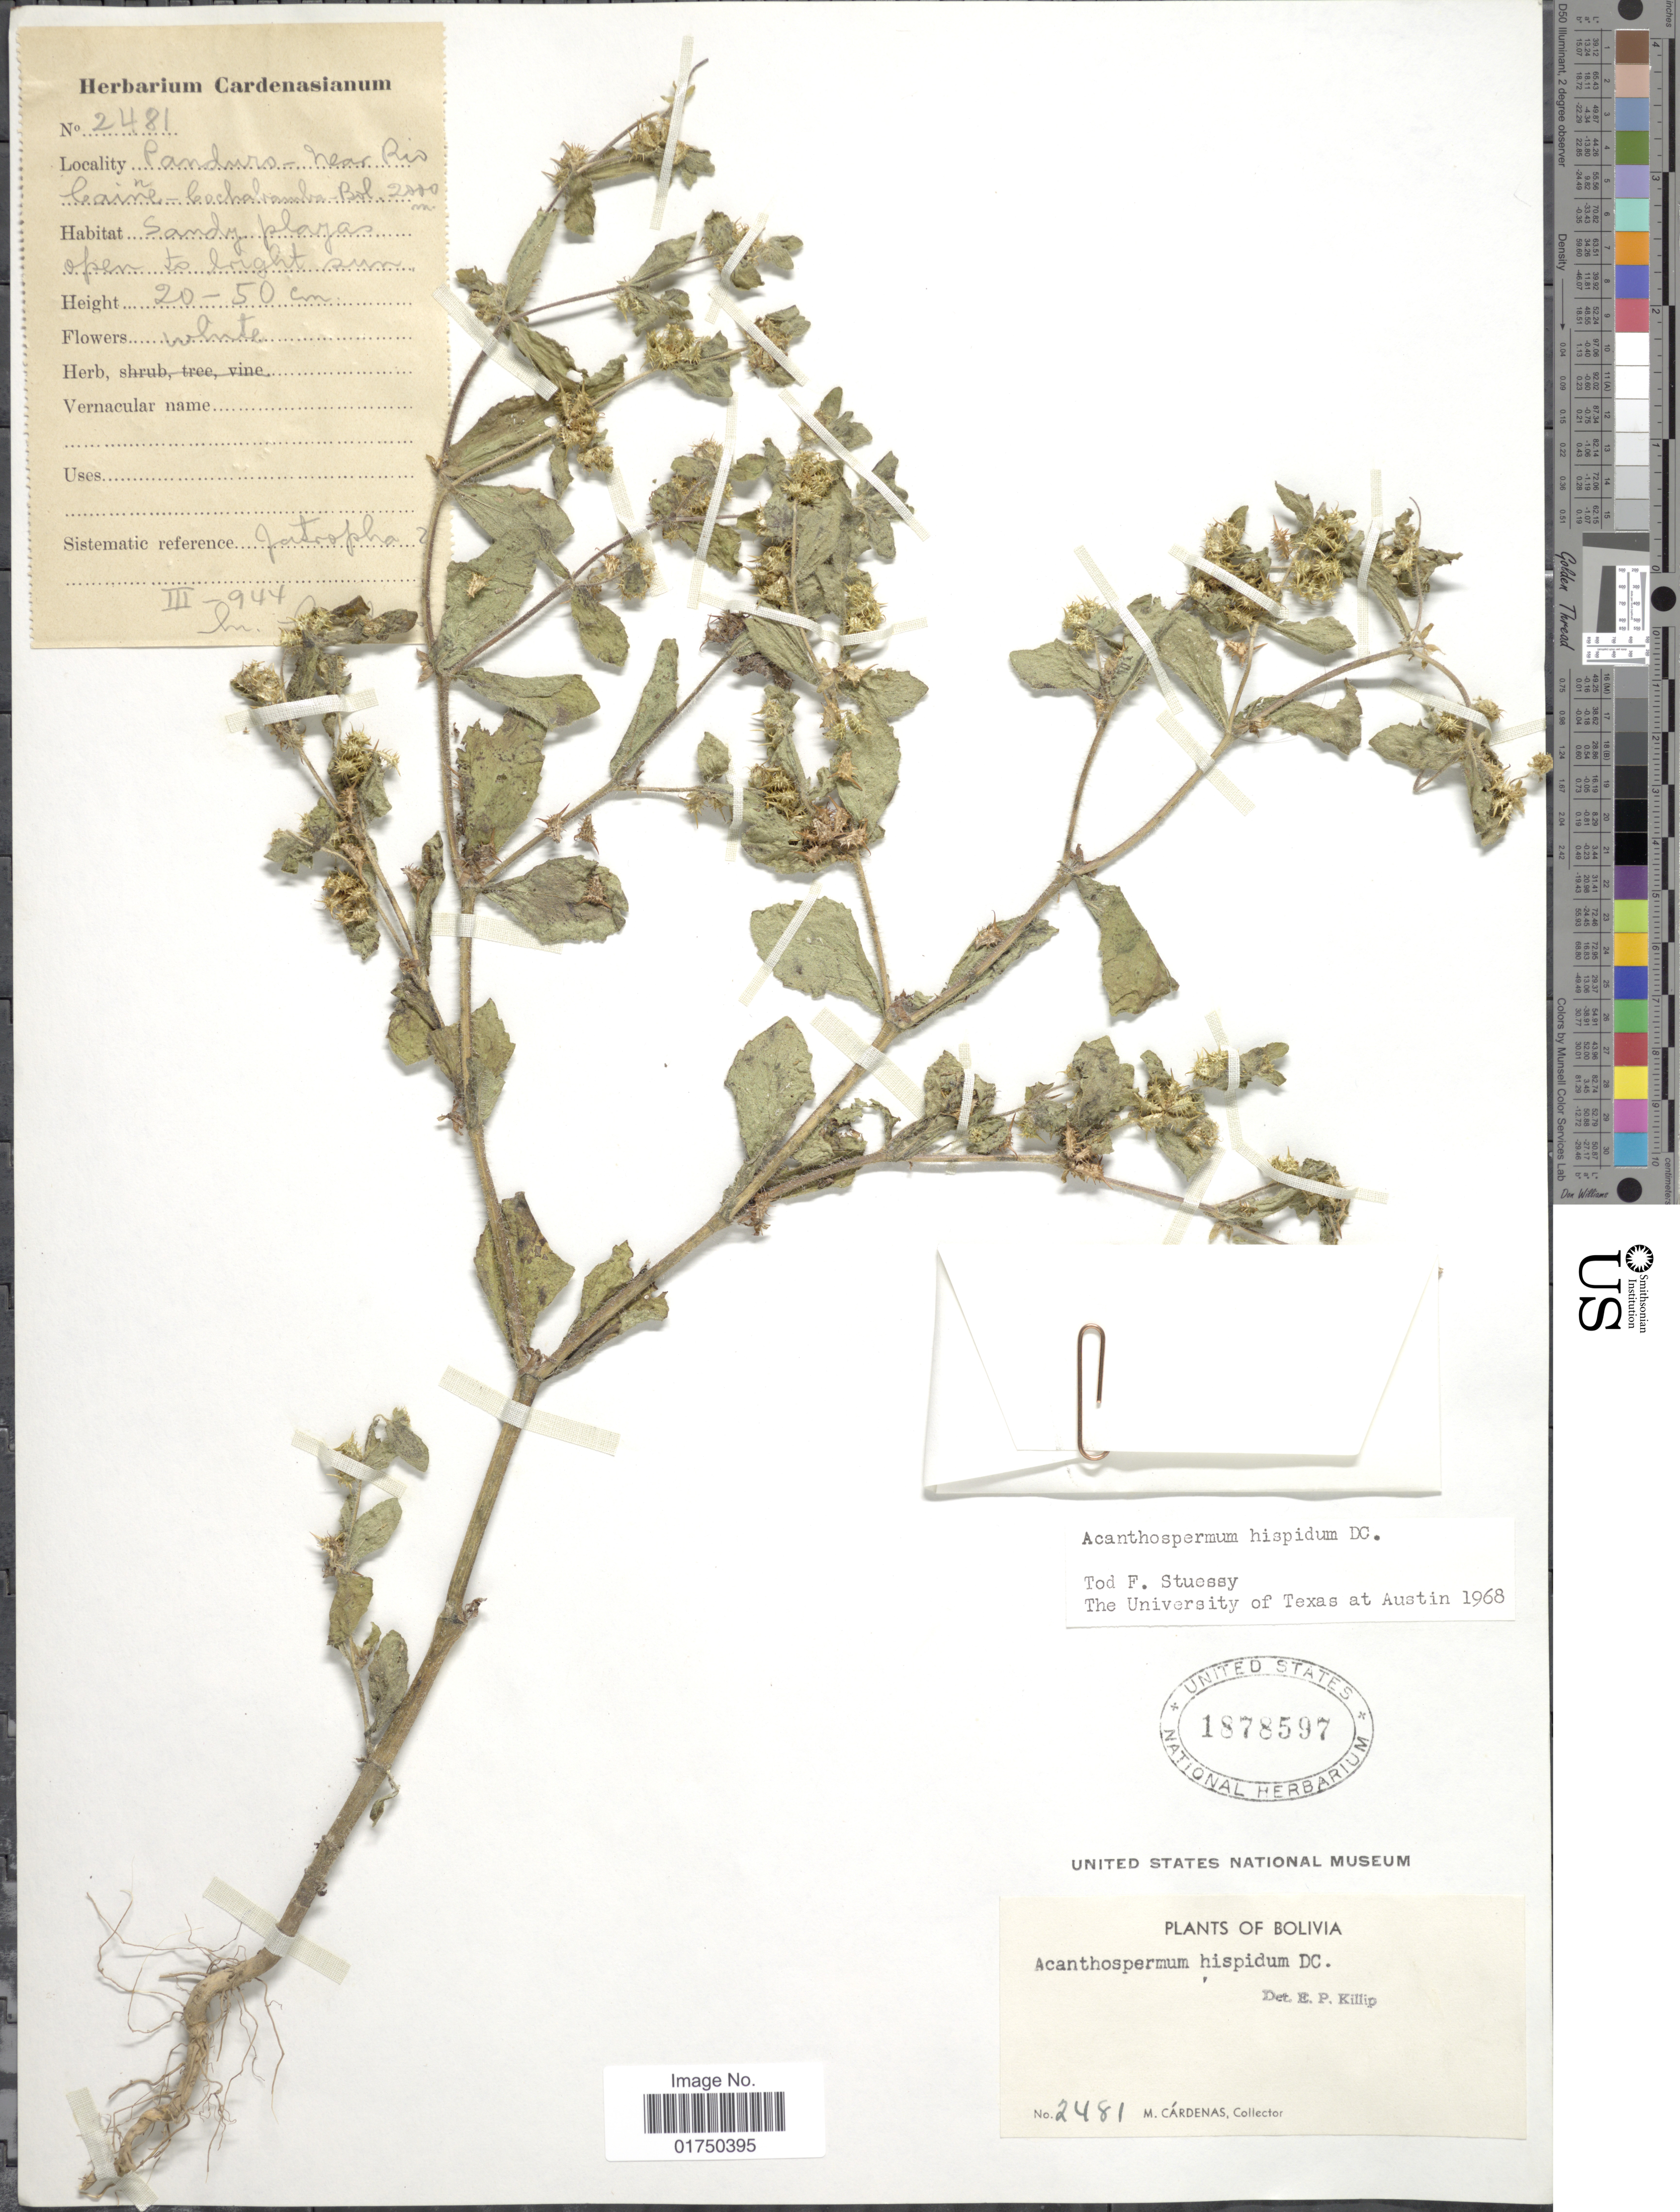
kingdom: Plantae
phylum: Tracheophyta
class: Magnoliopsida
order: Asterales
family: Asteraceae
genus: Acanthospermum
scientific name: Acanthospermum hispidum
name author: DC.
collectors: M. Cárdenas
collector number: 2481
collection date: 1944-03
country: Bolivia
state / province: Cochabamba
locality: Caiñe - Cochabamba - Bol.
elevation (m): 2000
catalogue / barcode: US 1878597